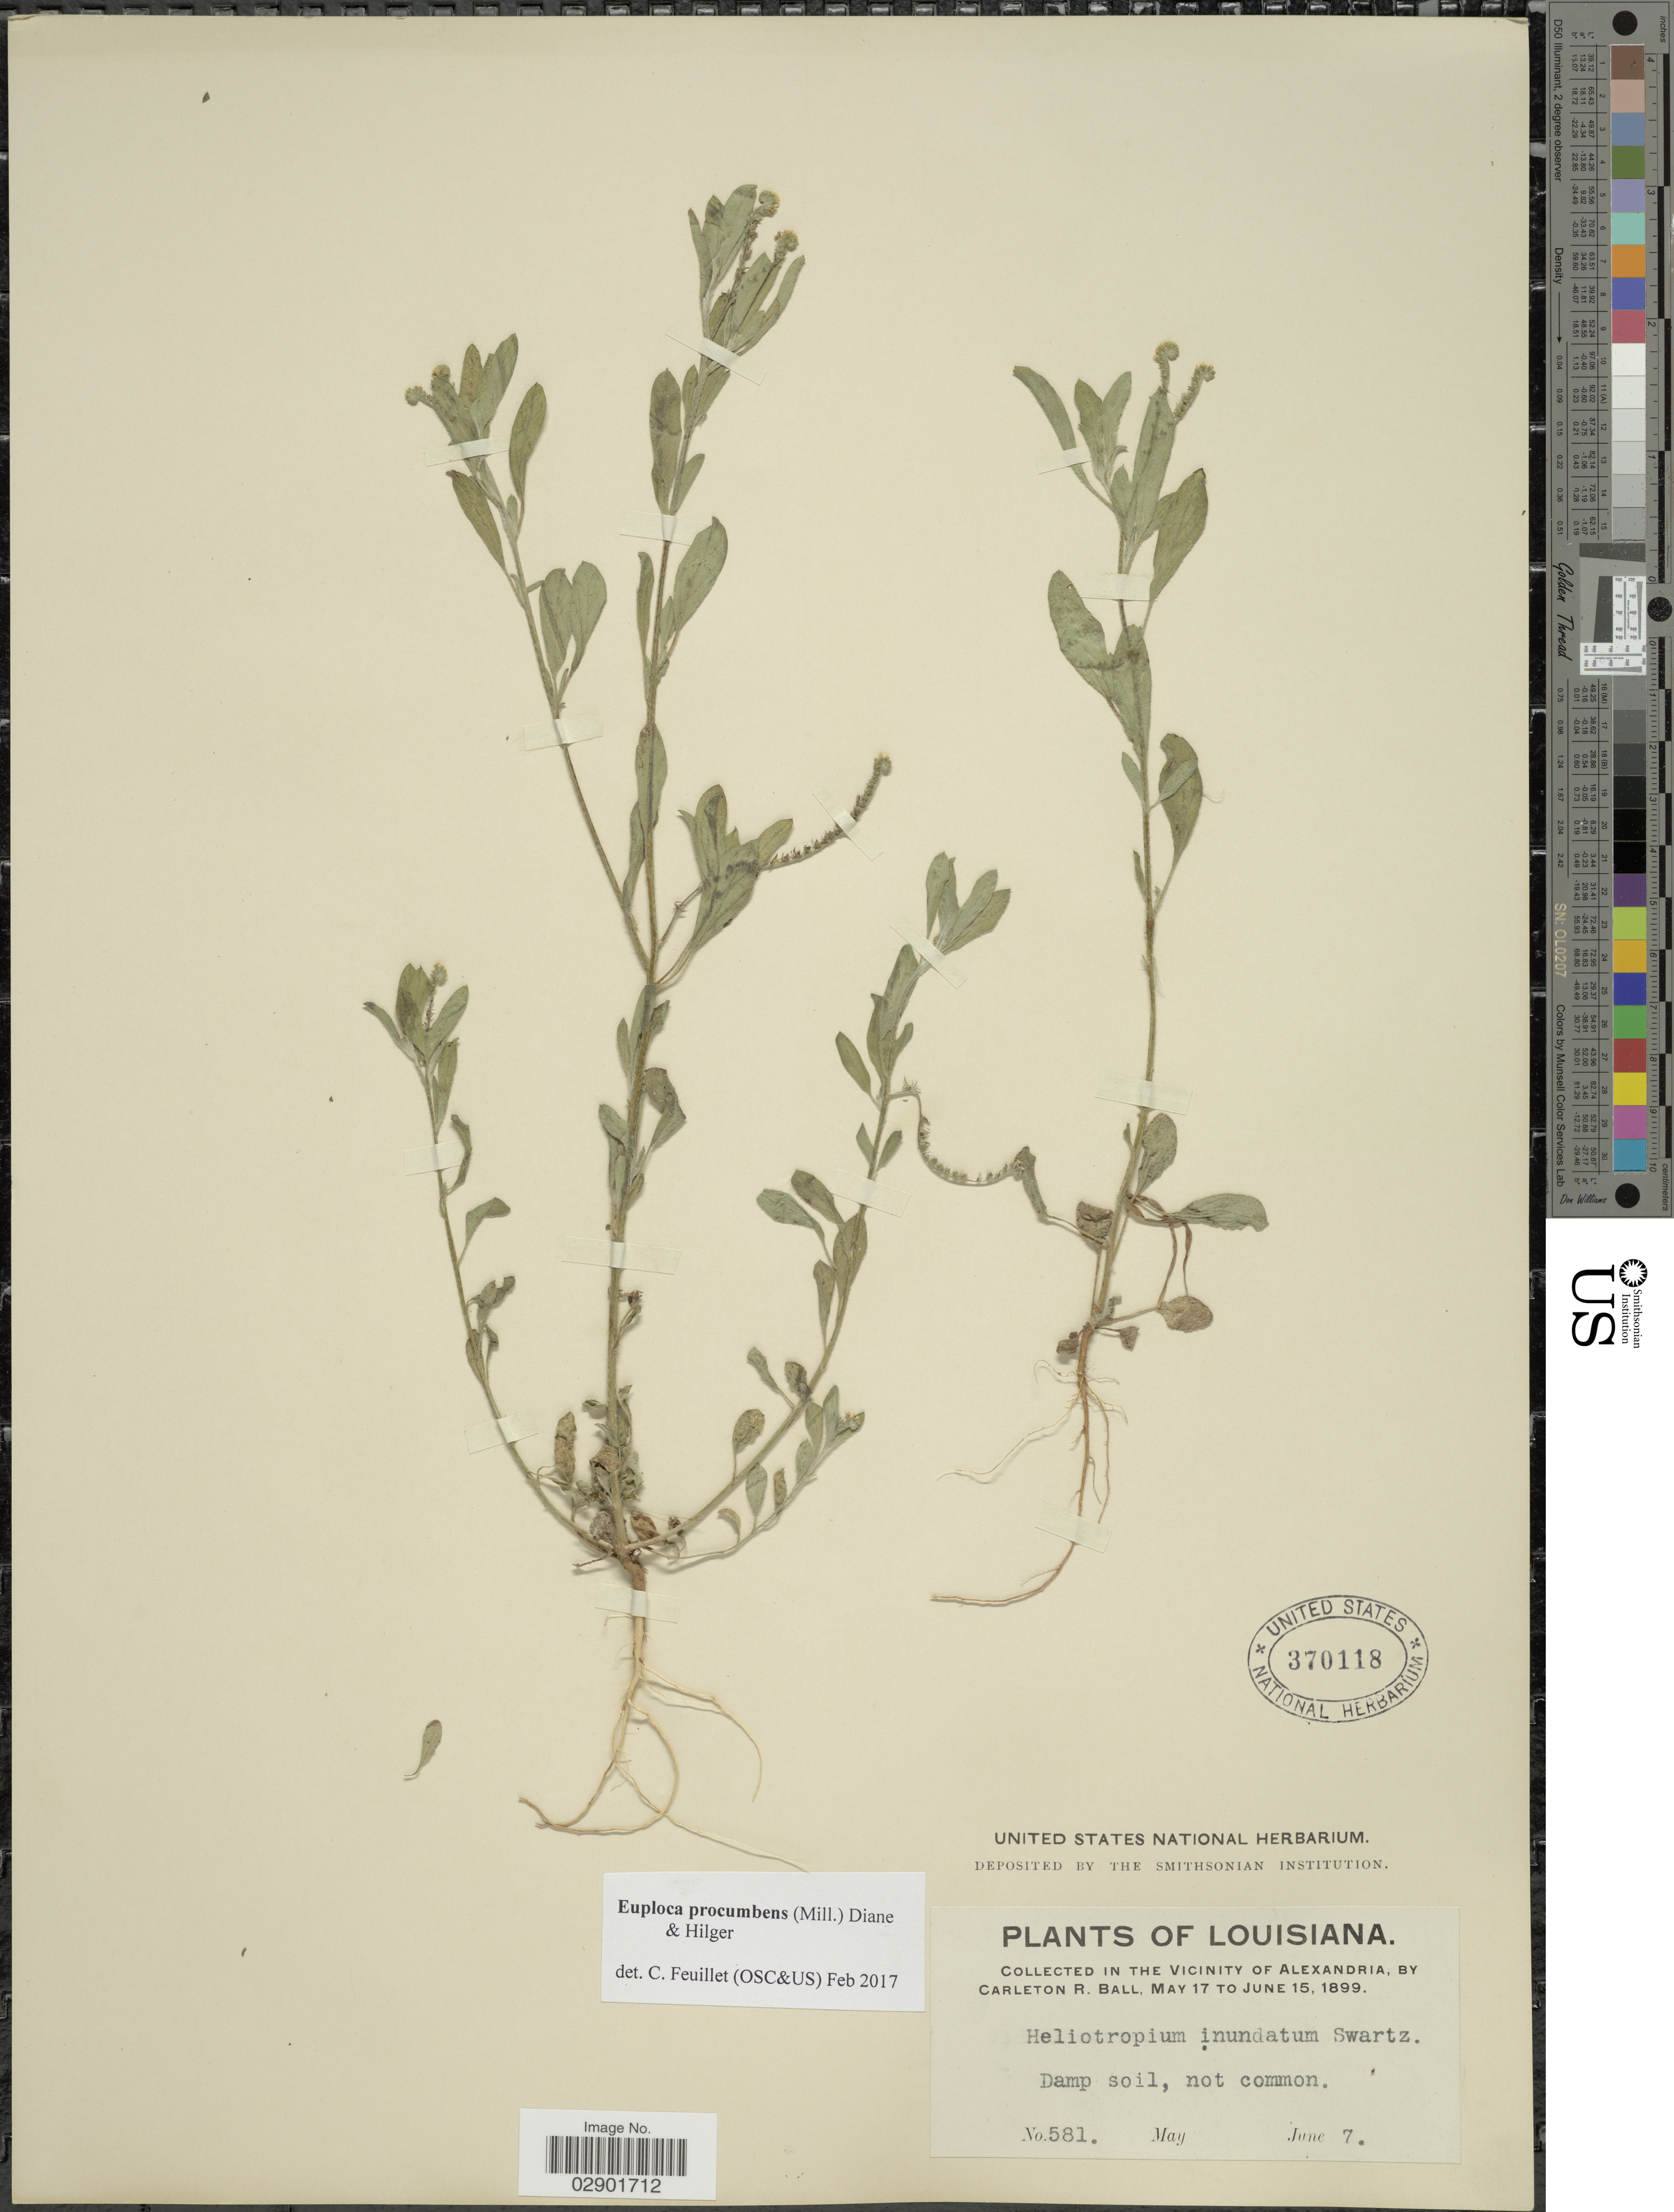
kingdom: Plantae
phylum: Tracheophyta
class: Magnoliopsida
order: Boraginales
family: Heliotropiaceae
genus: Euploca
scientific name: Euploca procumbens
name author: (Mill.) Diane & Hilger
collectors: C. R. Ball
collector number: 581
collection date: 1899-06-07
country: United States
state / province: Louisiana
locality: The vicinity of Alexandria.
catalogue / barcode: US 370118